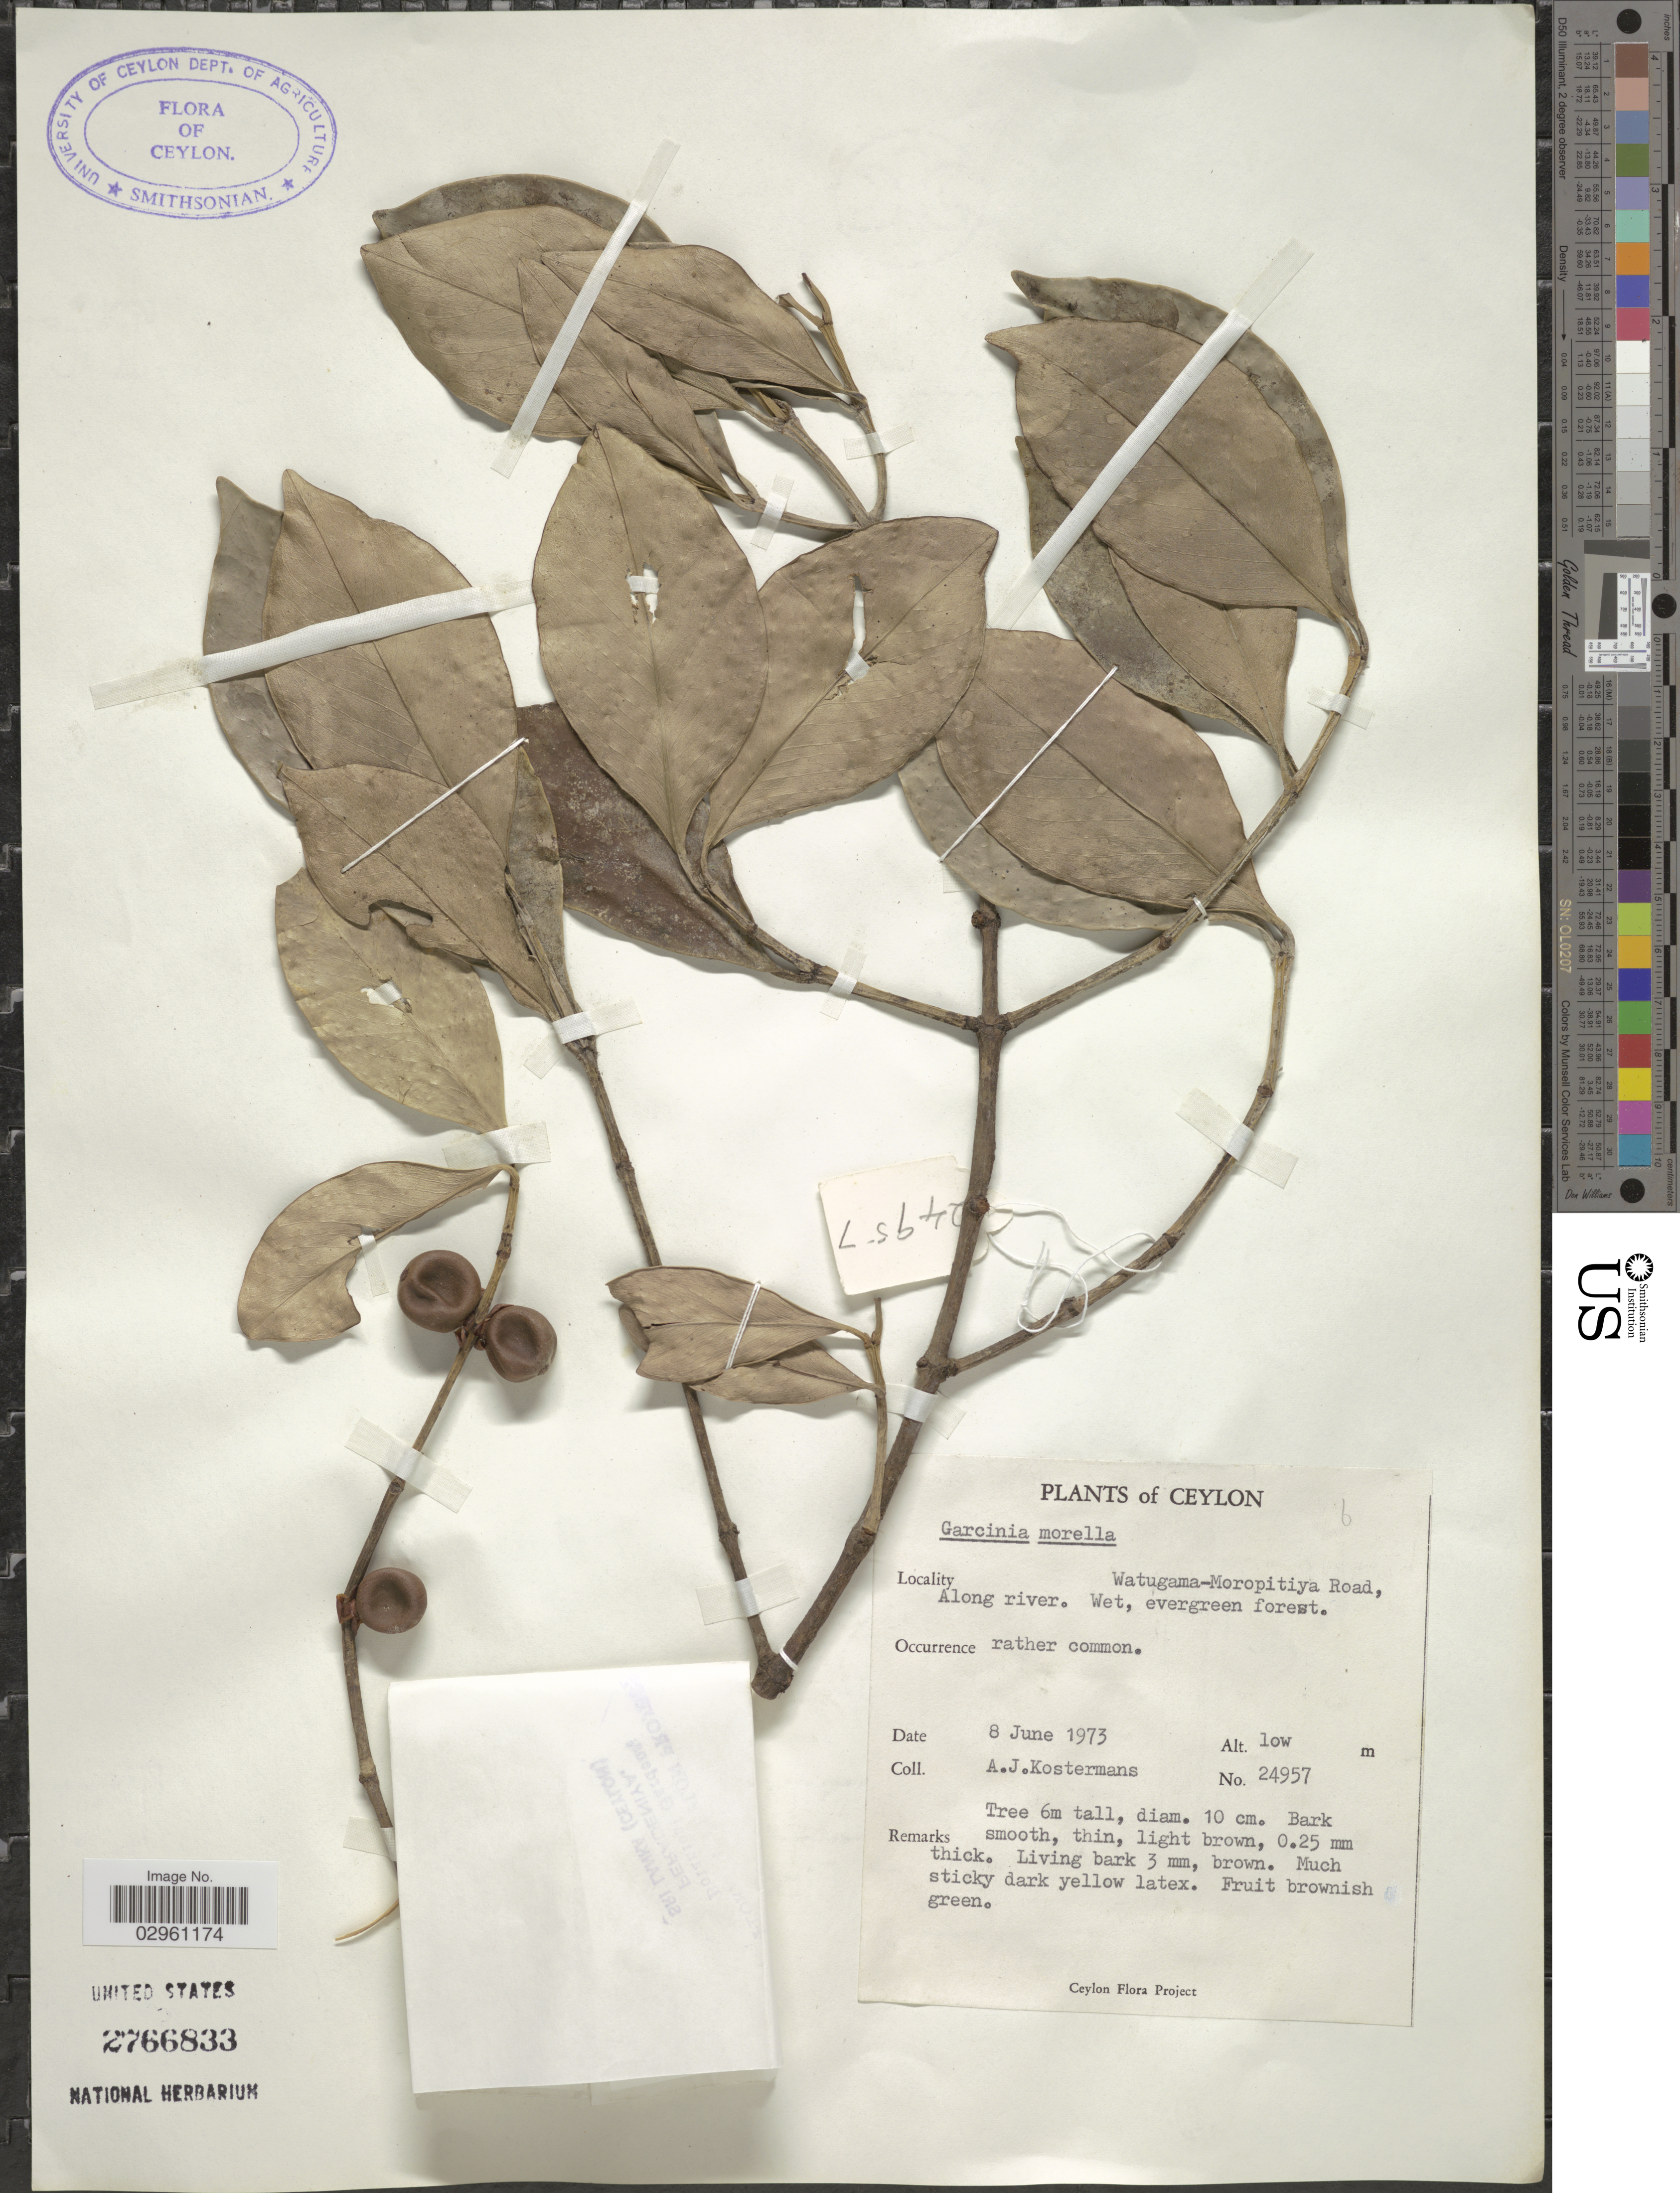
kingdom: Plantae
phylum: Tracheophyta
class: Magnoliopsida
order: Malpighiales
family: Clusiaceae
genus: Garcinia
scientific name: Garcinia morella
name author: (Gaertn.) Desr.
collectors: A. J. G. Kostermans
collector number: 24957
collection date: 1973-06-08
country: Sri Lanka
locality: Ceylon. Watugama-Moropitiya Road, Along river. Wet, evergreen forest.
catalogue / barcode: US 2766833